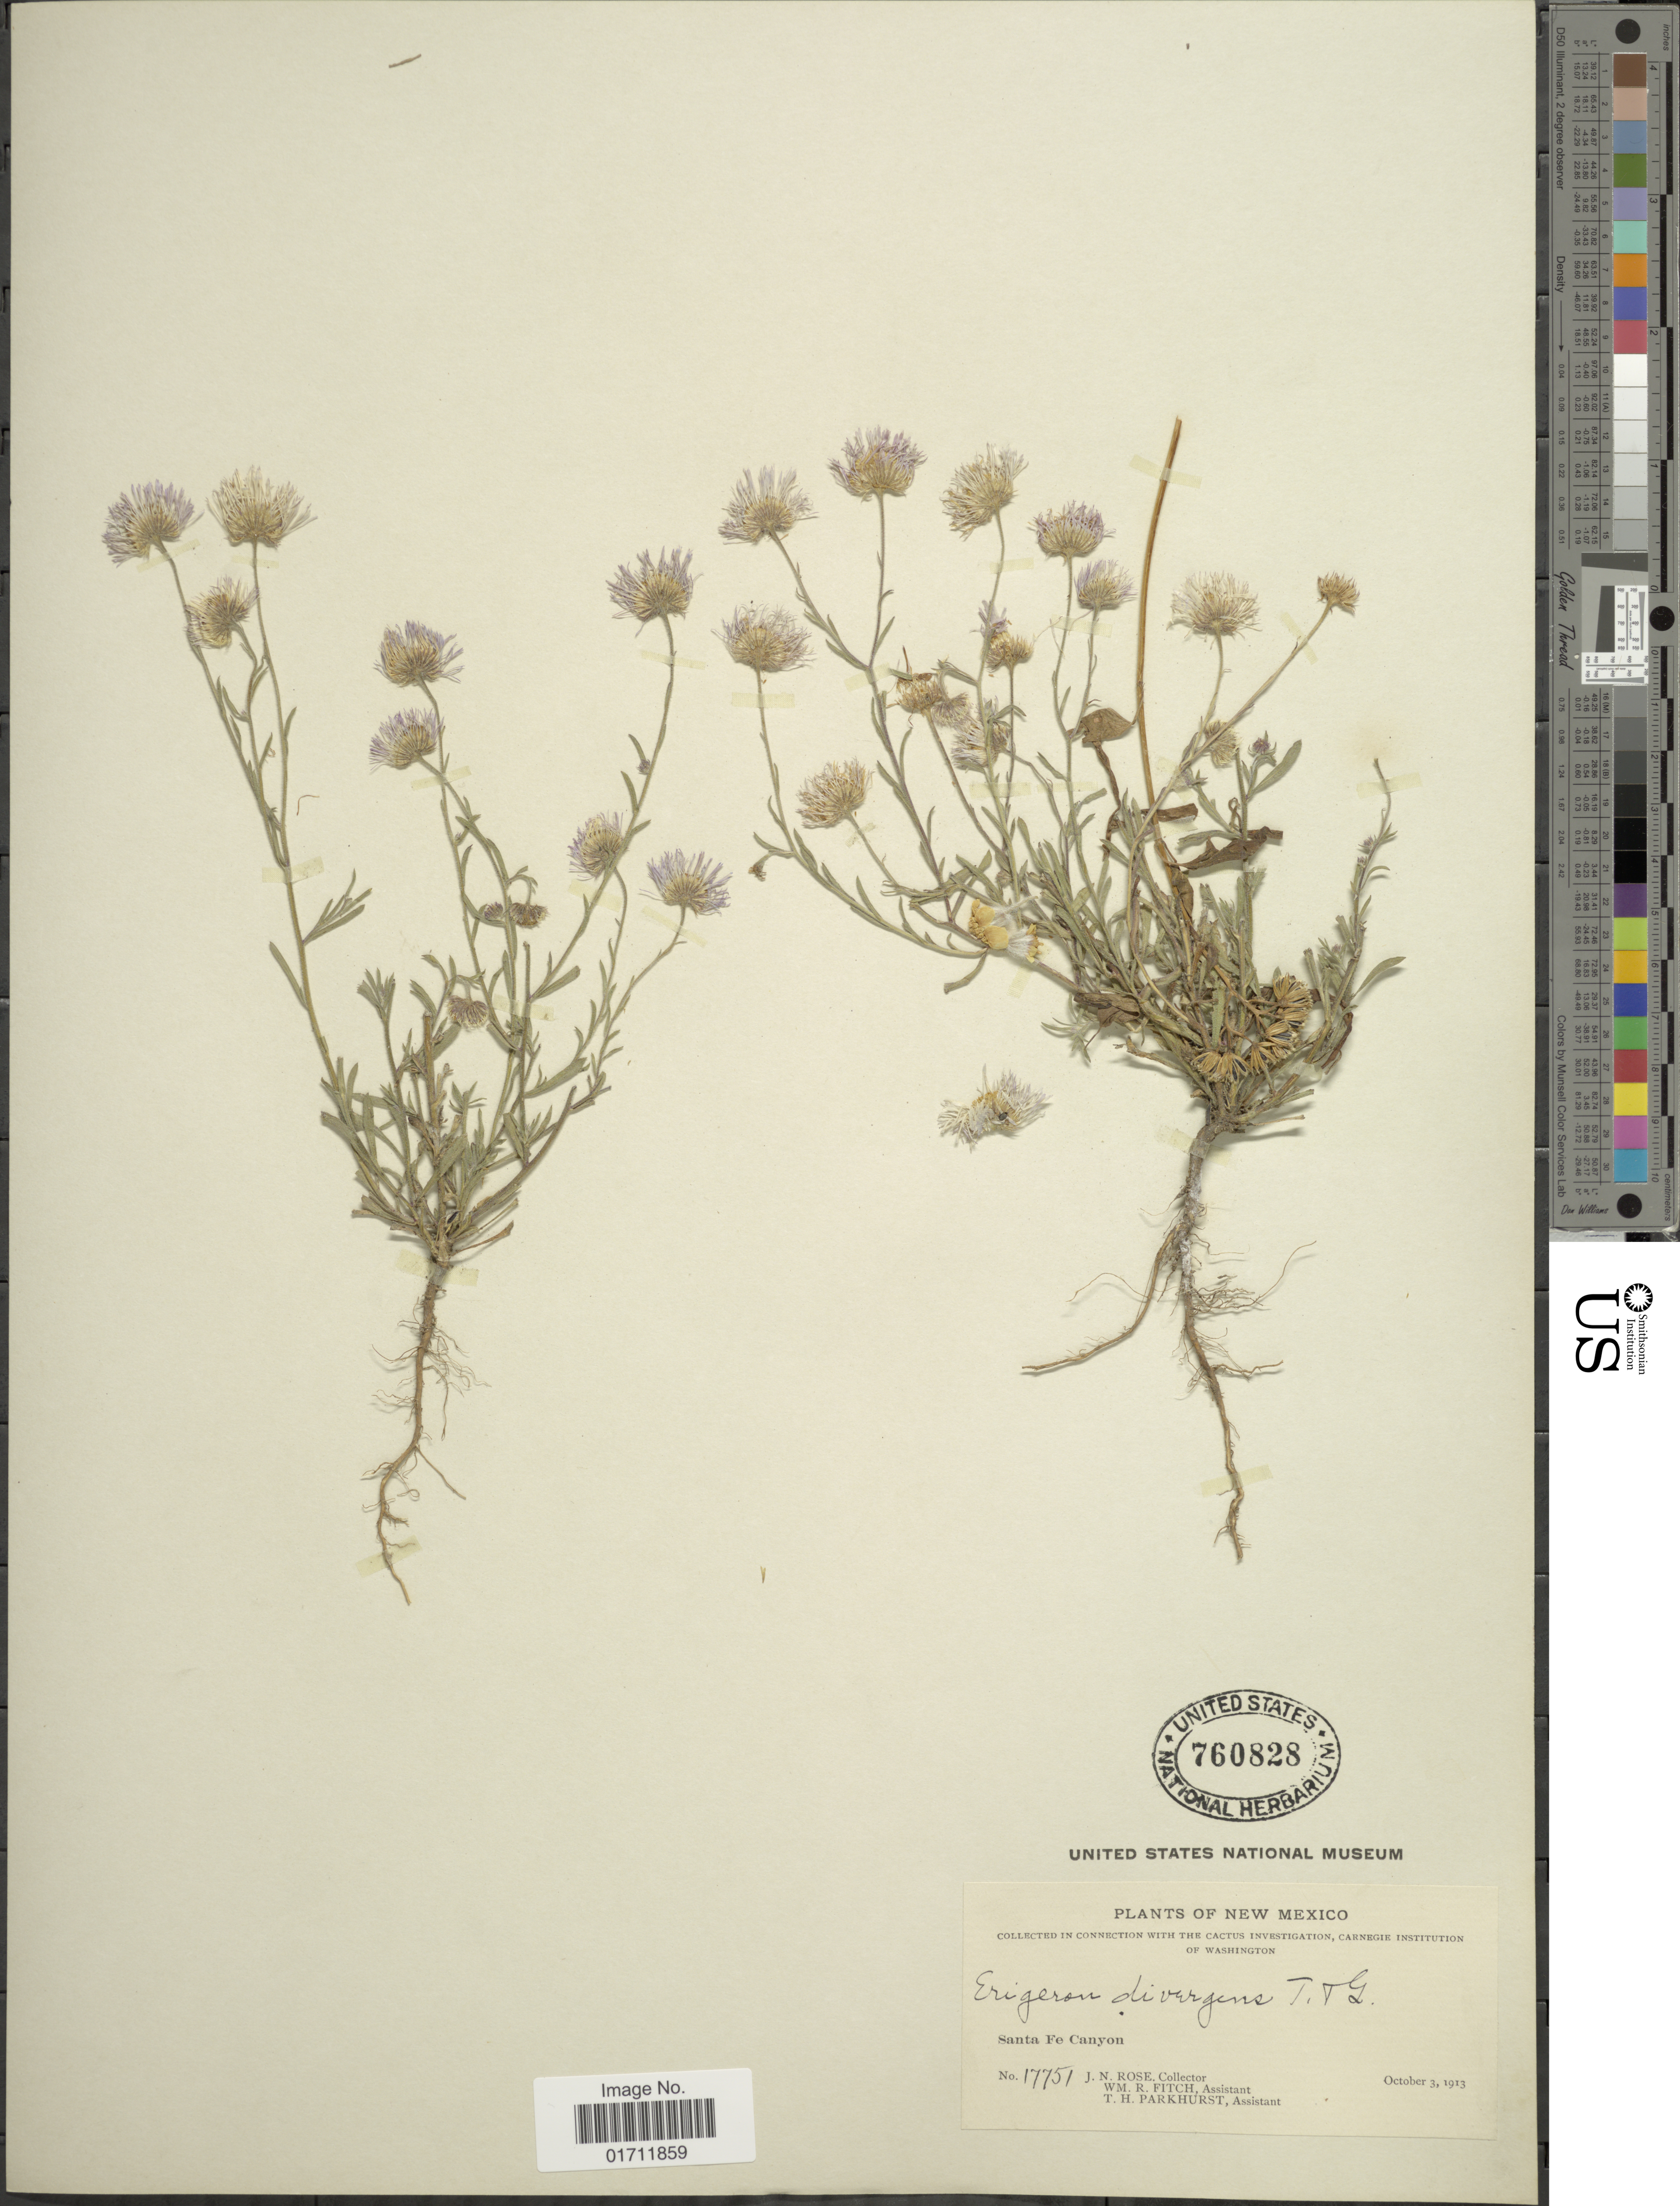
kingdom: Plantae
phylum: Tracheophyta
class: Magnoliopsida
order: Asterales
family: Asteraceae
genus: Erigeron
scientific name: Erigeron divergens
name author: Torr. & A. Gray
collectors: J. N. Rose, W. Fitch & T. Parkhurst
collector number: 17751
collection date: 1913-10-03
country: United States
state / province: New Mexico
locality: Santa Fe Canyon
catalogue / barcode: US 760828